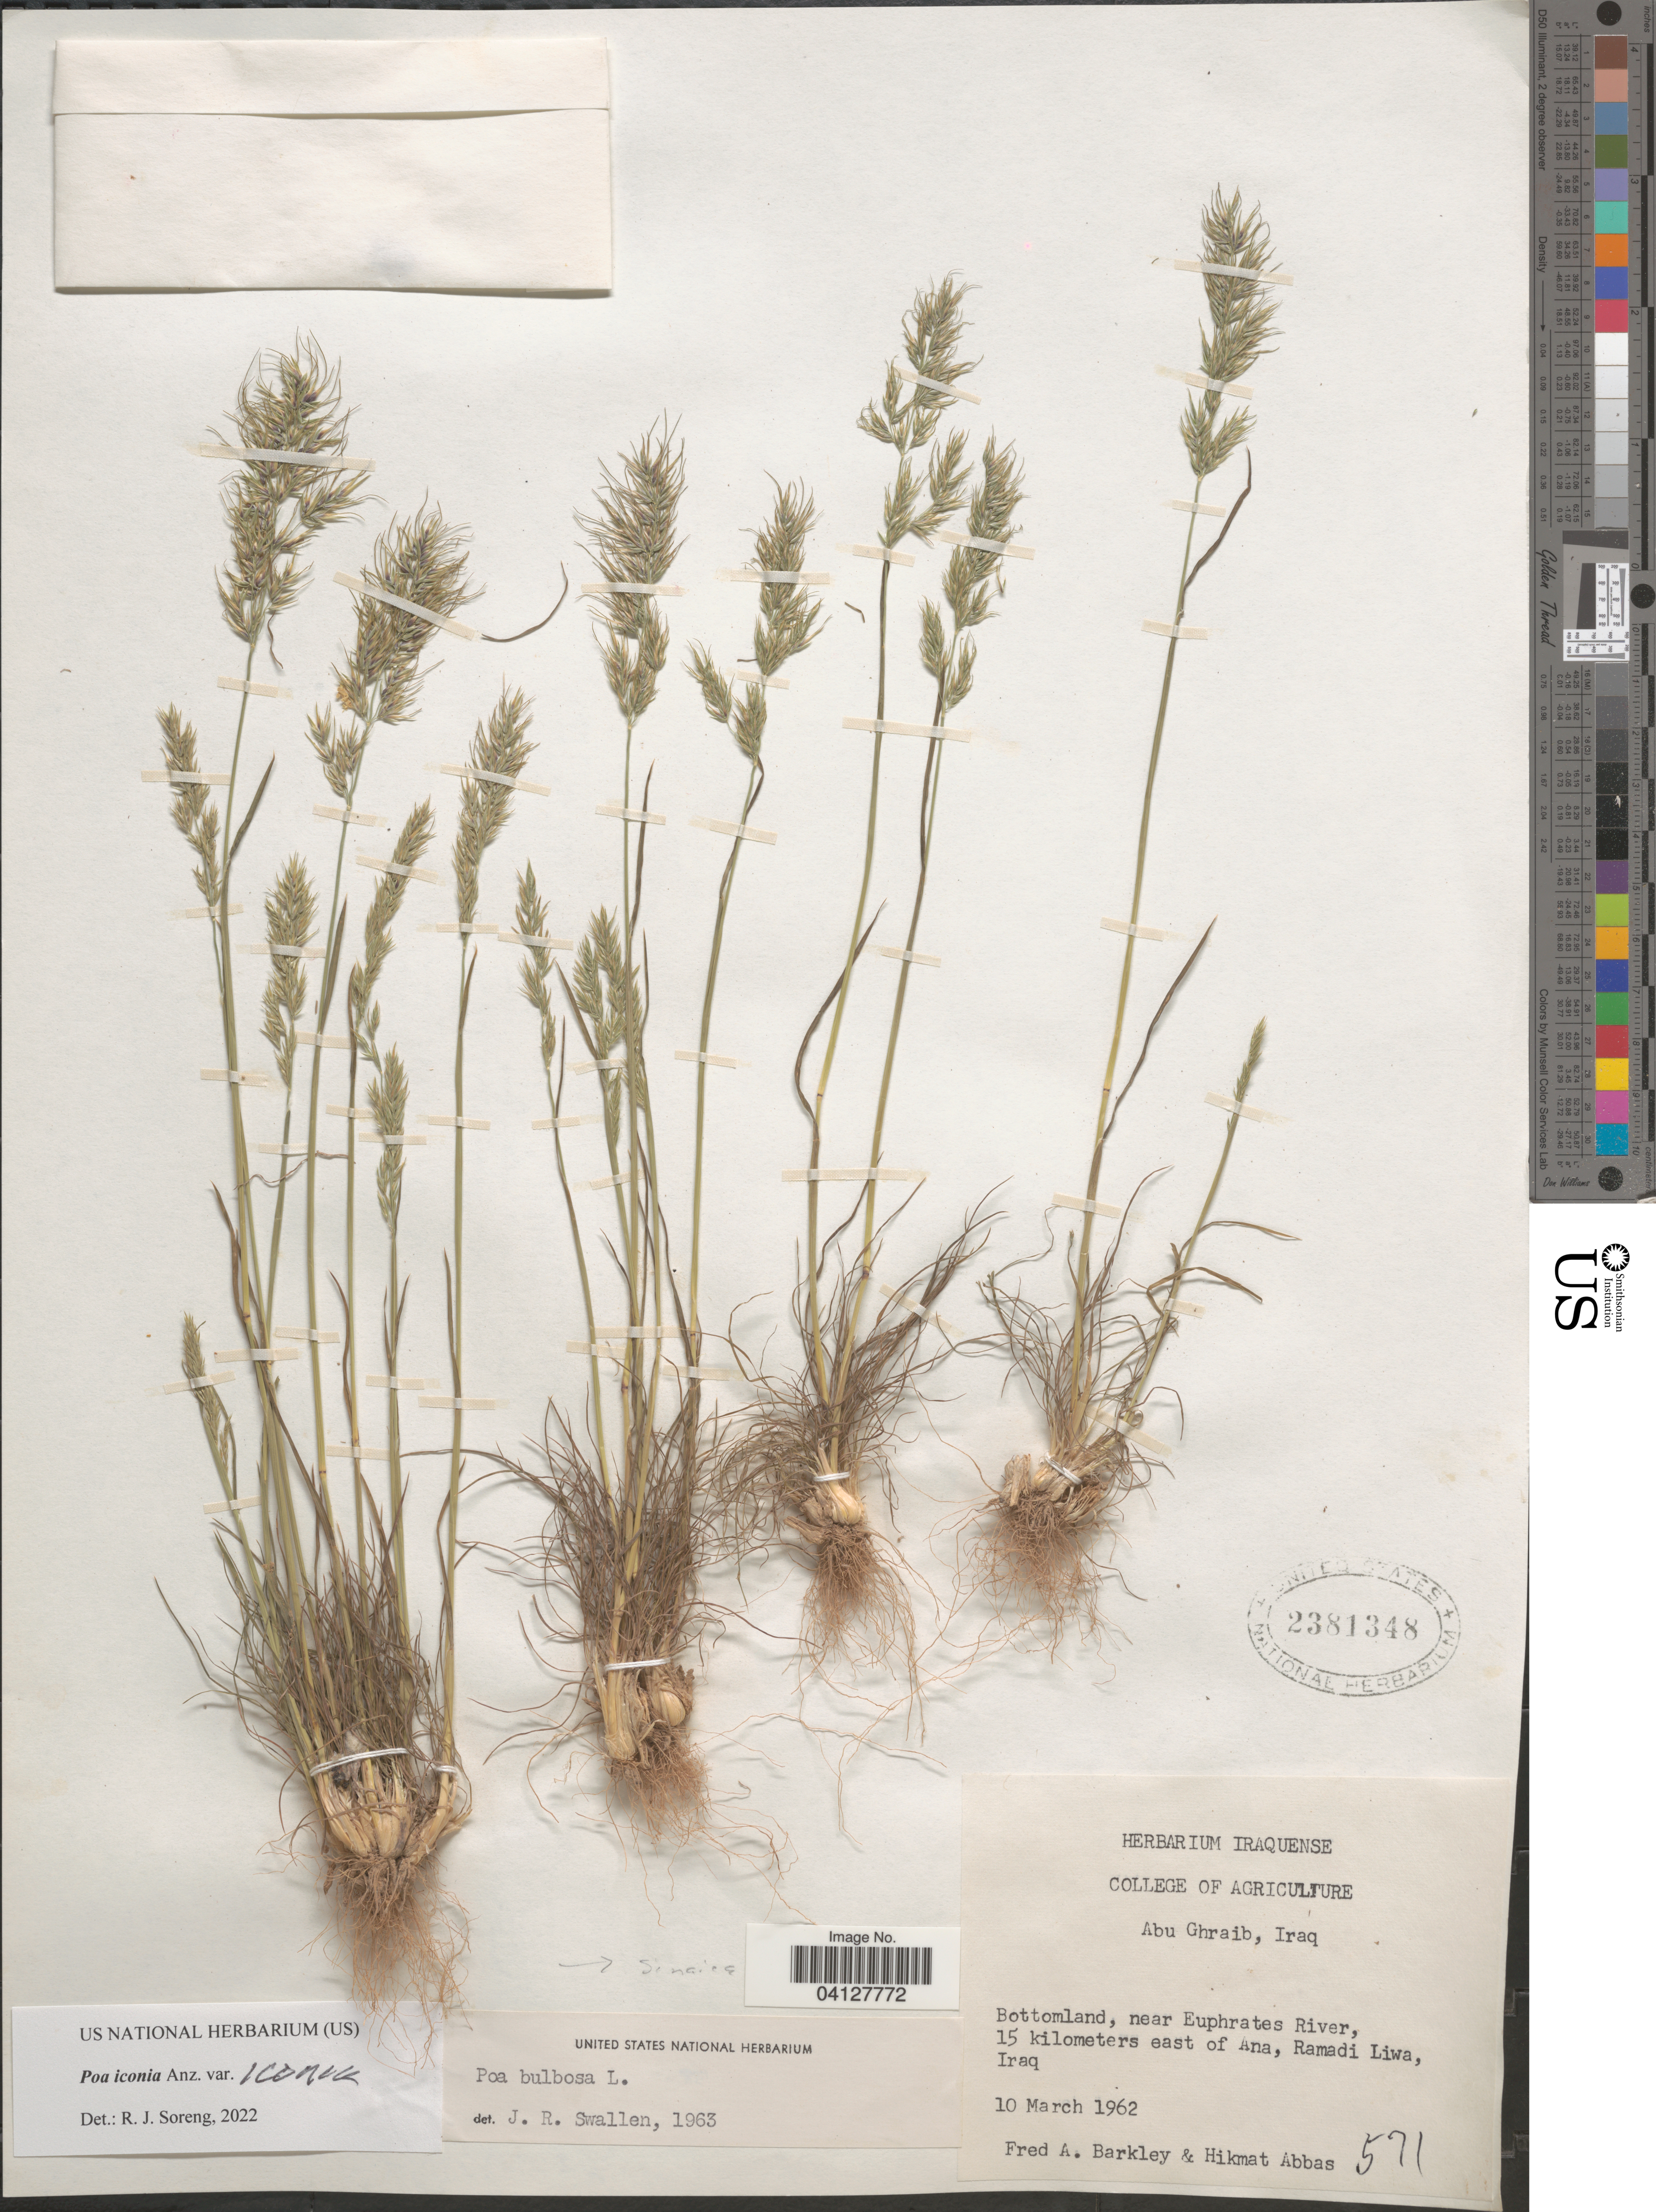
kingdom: Plantae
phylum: Tracheophyta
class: Liliopsida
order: Poales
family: Poaceae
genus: Poa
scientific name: Poa sinaica var. sinaica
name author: Steud.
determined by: Soreng, Robert J., Research Associate (BOT), Smithsonian Institution - National Museum of Natural History (UNITED STATES)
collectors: F. A. Barkley & H. Abbas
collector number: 571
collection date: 1962-03-10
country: Iraq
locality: Bottomland, near Euphrates River, 15 kilometers east of Ana, Ramadi Liwa.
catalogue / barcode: US 2381348